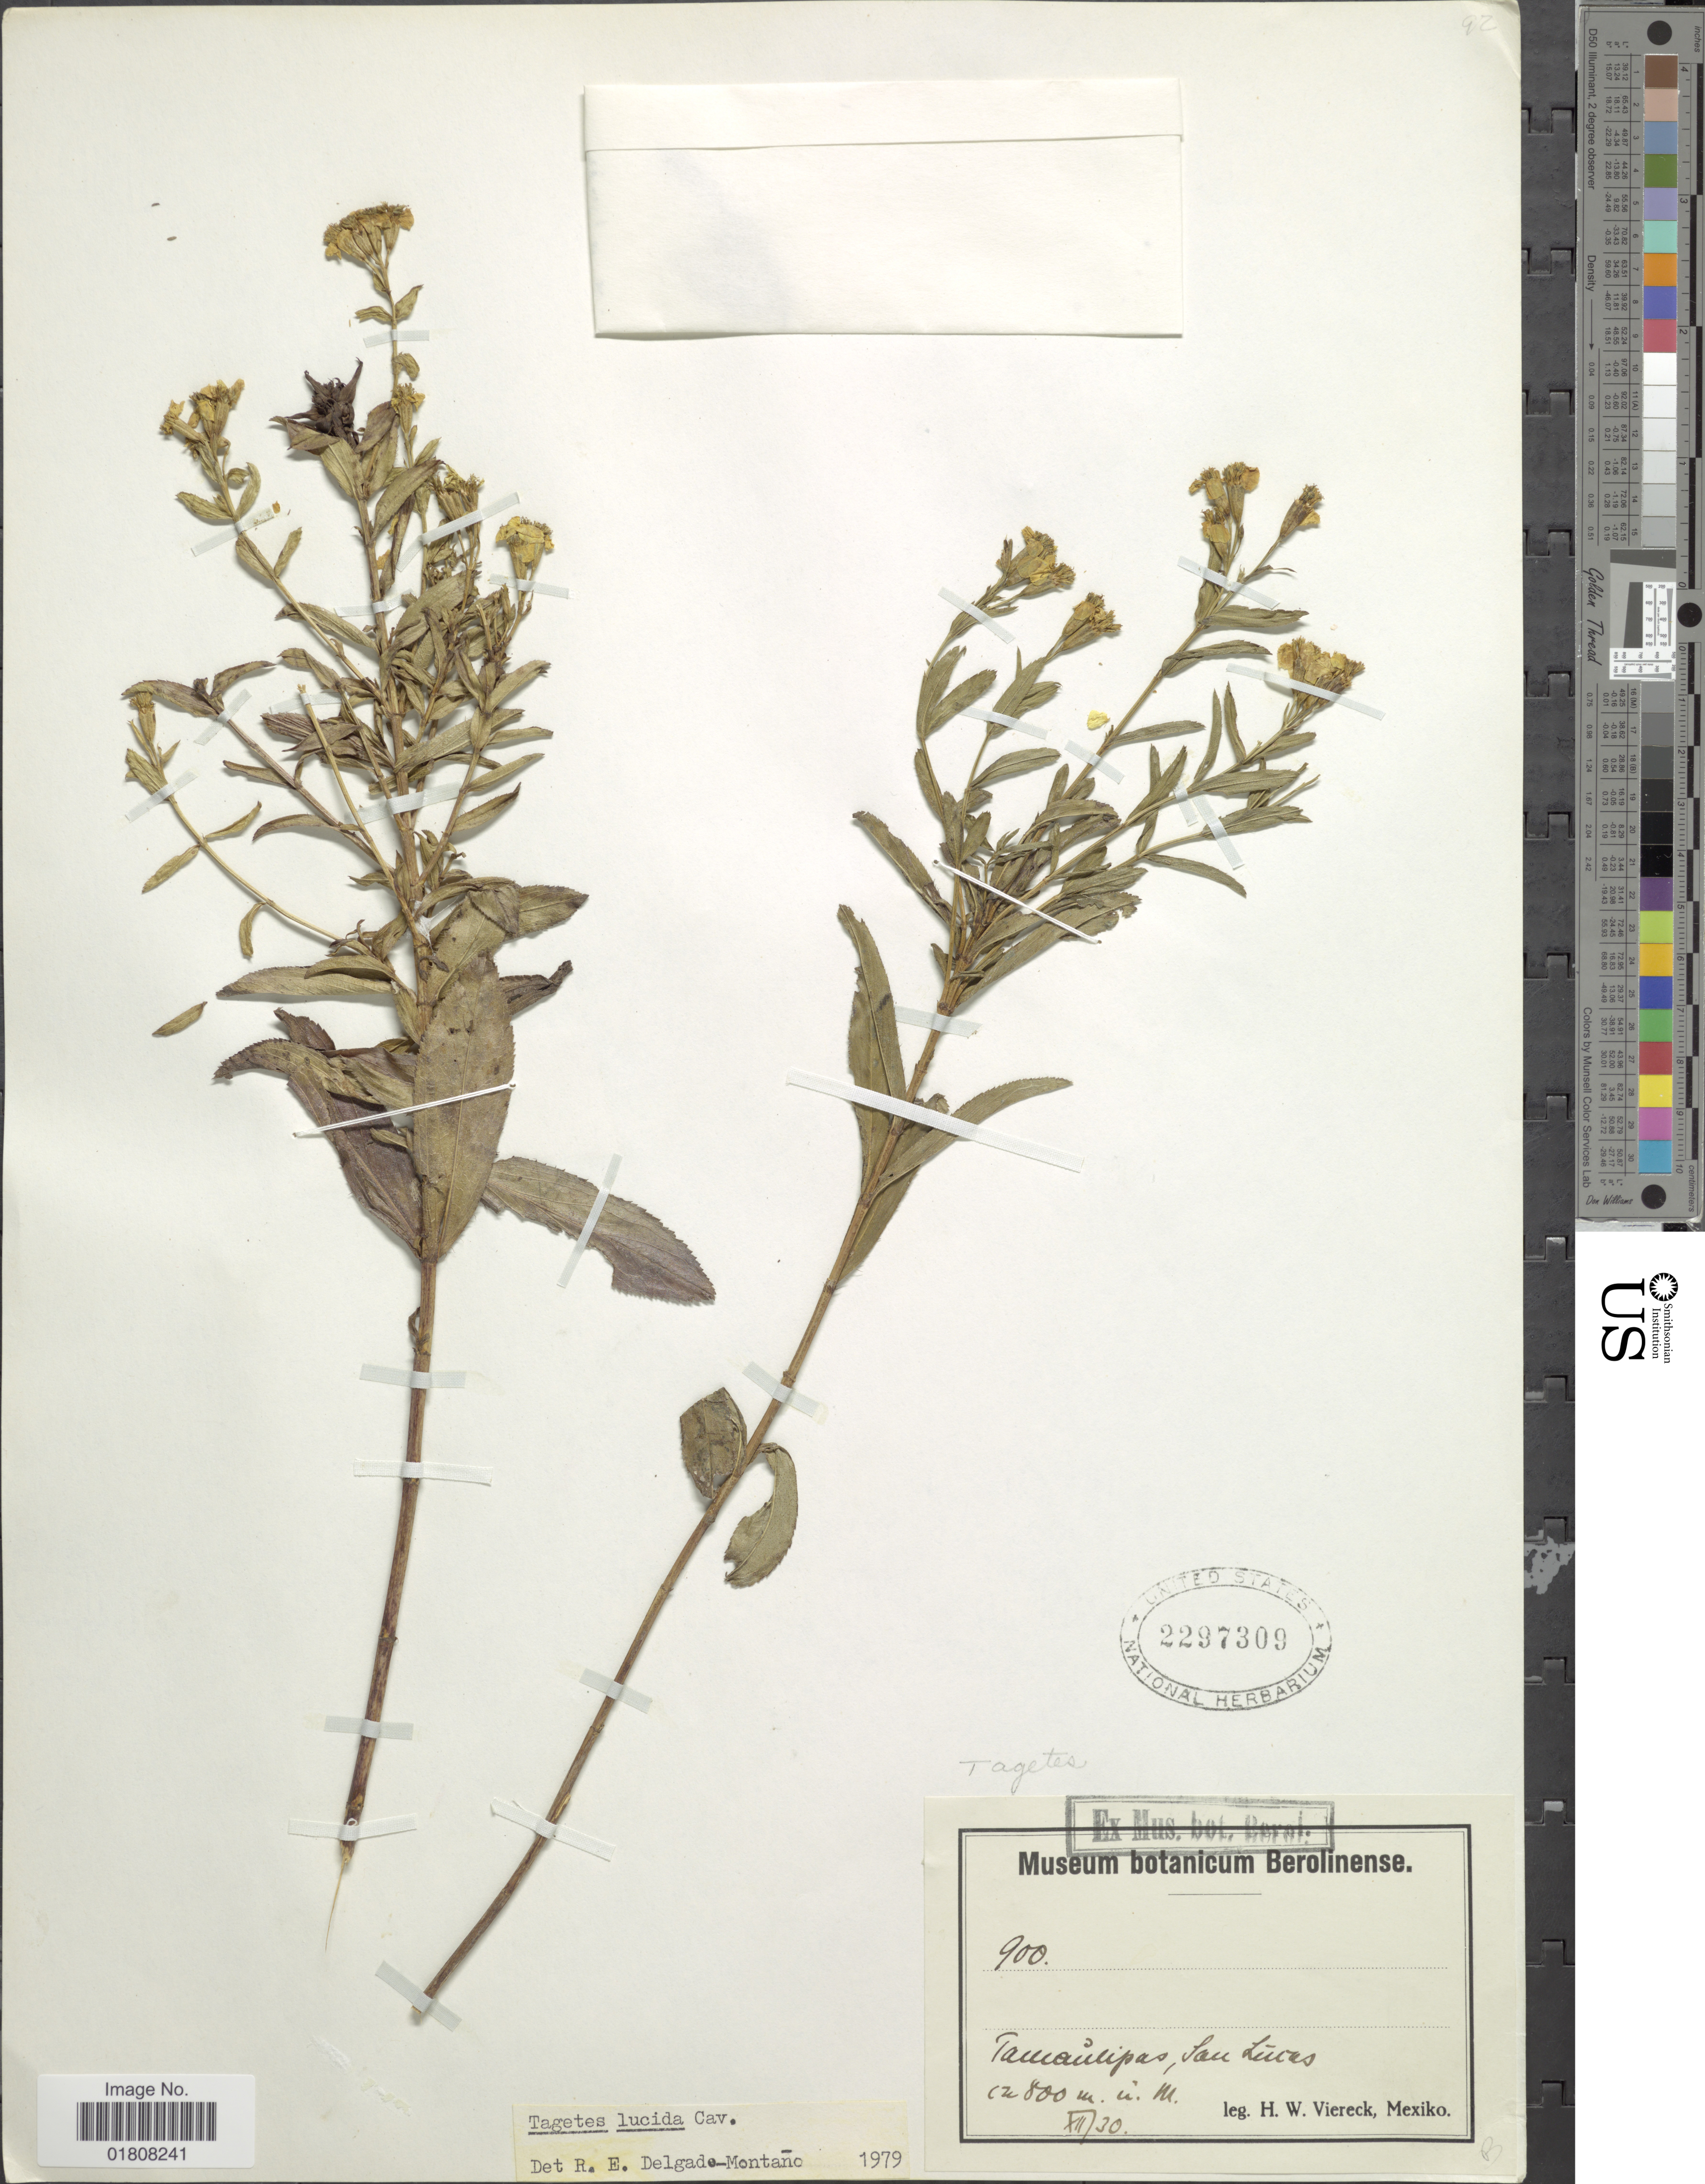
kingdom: Plantae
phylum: Tracheophyta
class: Magnoliopsida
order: Asterales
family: Asteraceae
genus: Tagetes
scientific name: Tagetes lucida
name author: Cav.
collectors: H. W. Viereck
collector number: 900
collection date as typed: Transcribed d/m/y: /12/30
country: Mexico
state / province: Tamaulipas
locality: San Lucas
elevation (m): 800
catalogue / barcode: US 2297309